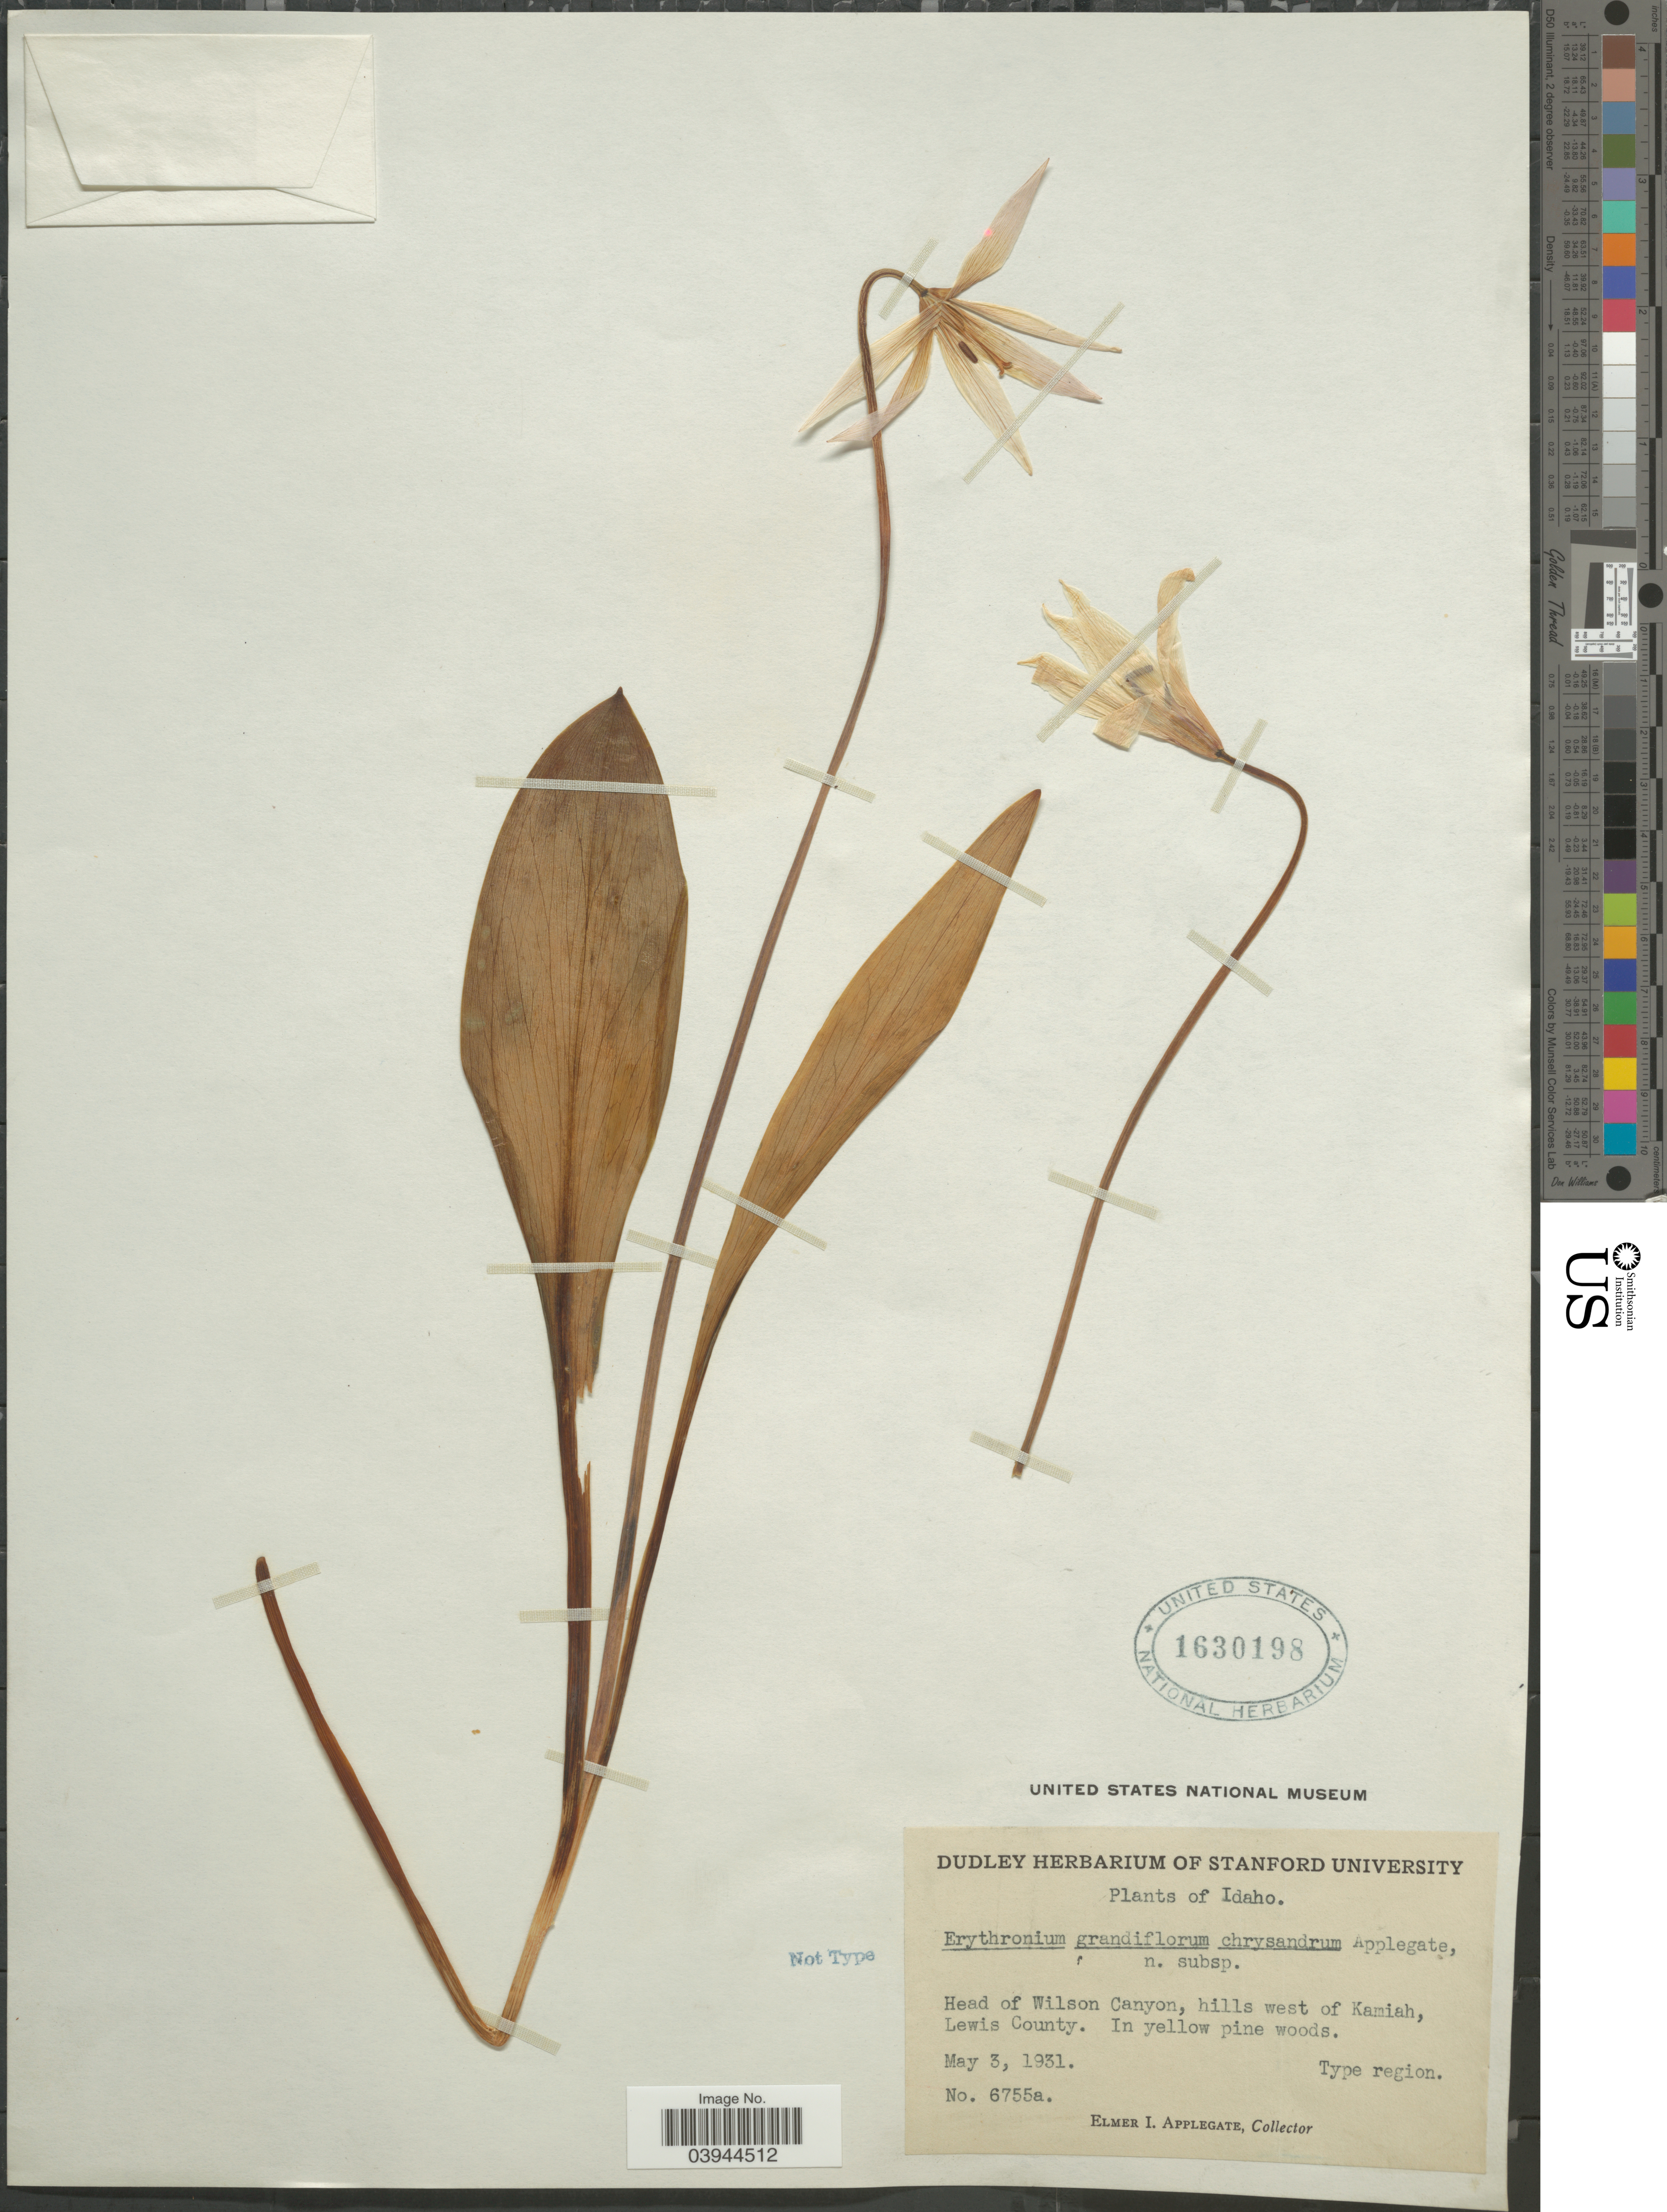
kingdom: Plantae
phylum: Tracheophyta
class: Liliopsida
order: Liliales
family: Liliaceae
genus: Erythronium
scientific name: Erythronium grandiflorum subsp. chrysandrum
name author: (Applegate) Abrams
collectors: E. I. Applegate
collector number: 6755a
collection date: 1931-05-03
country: United States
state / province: Idaho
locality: Head of Wilson Canyon, hills west of Kamiah, Lewis County.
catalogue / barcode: US 1630198